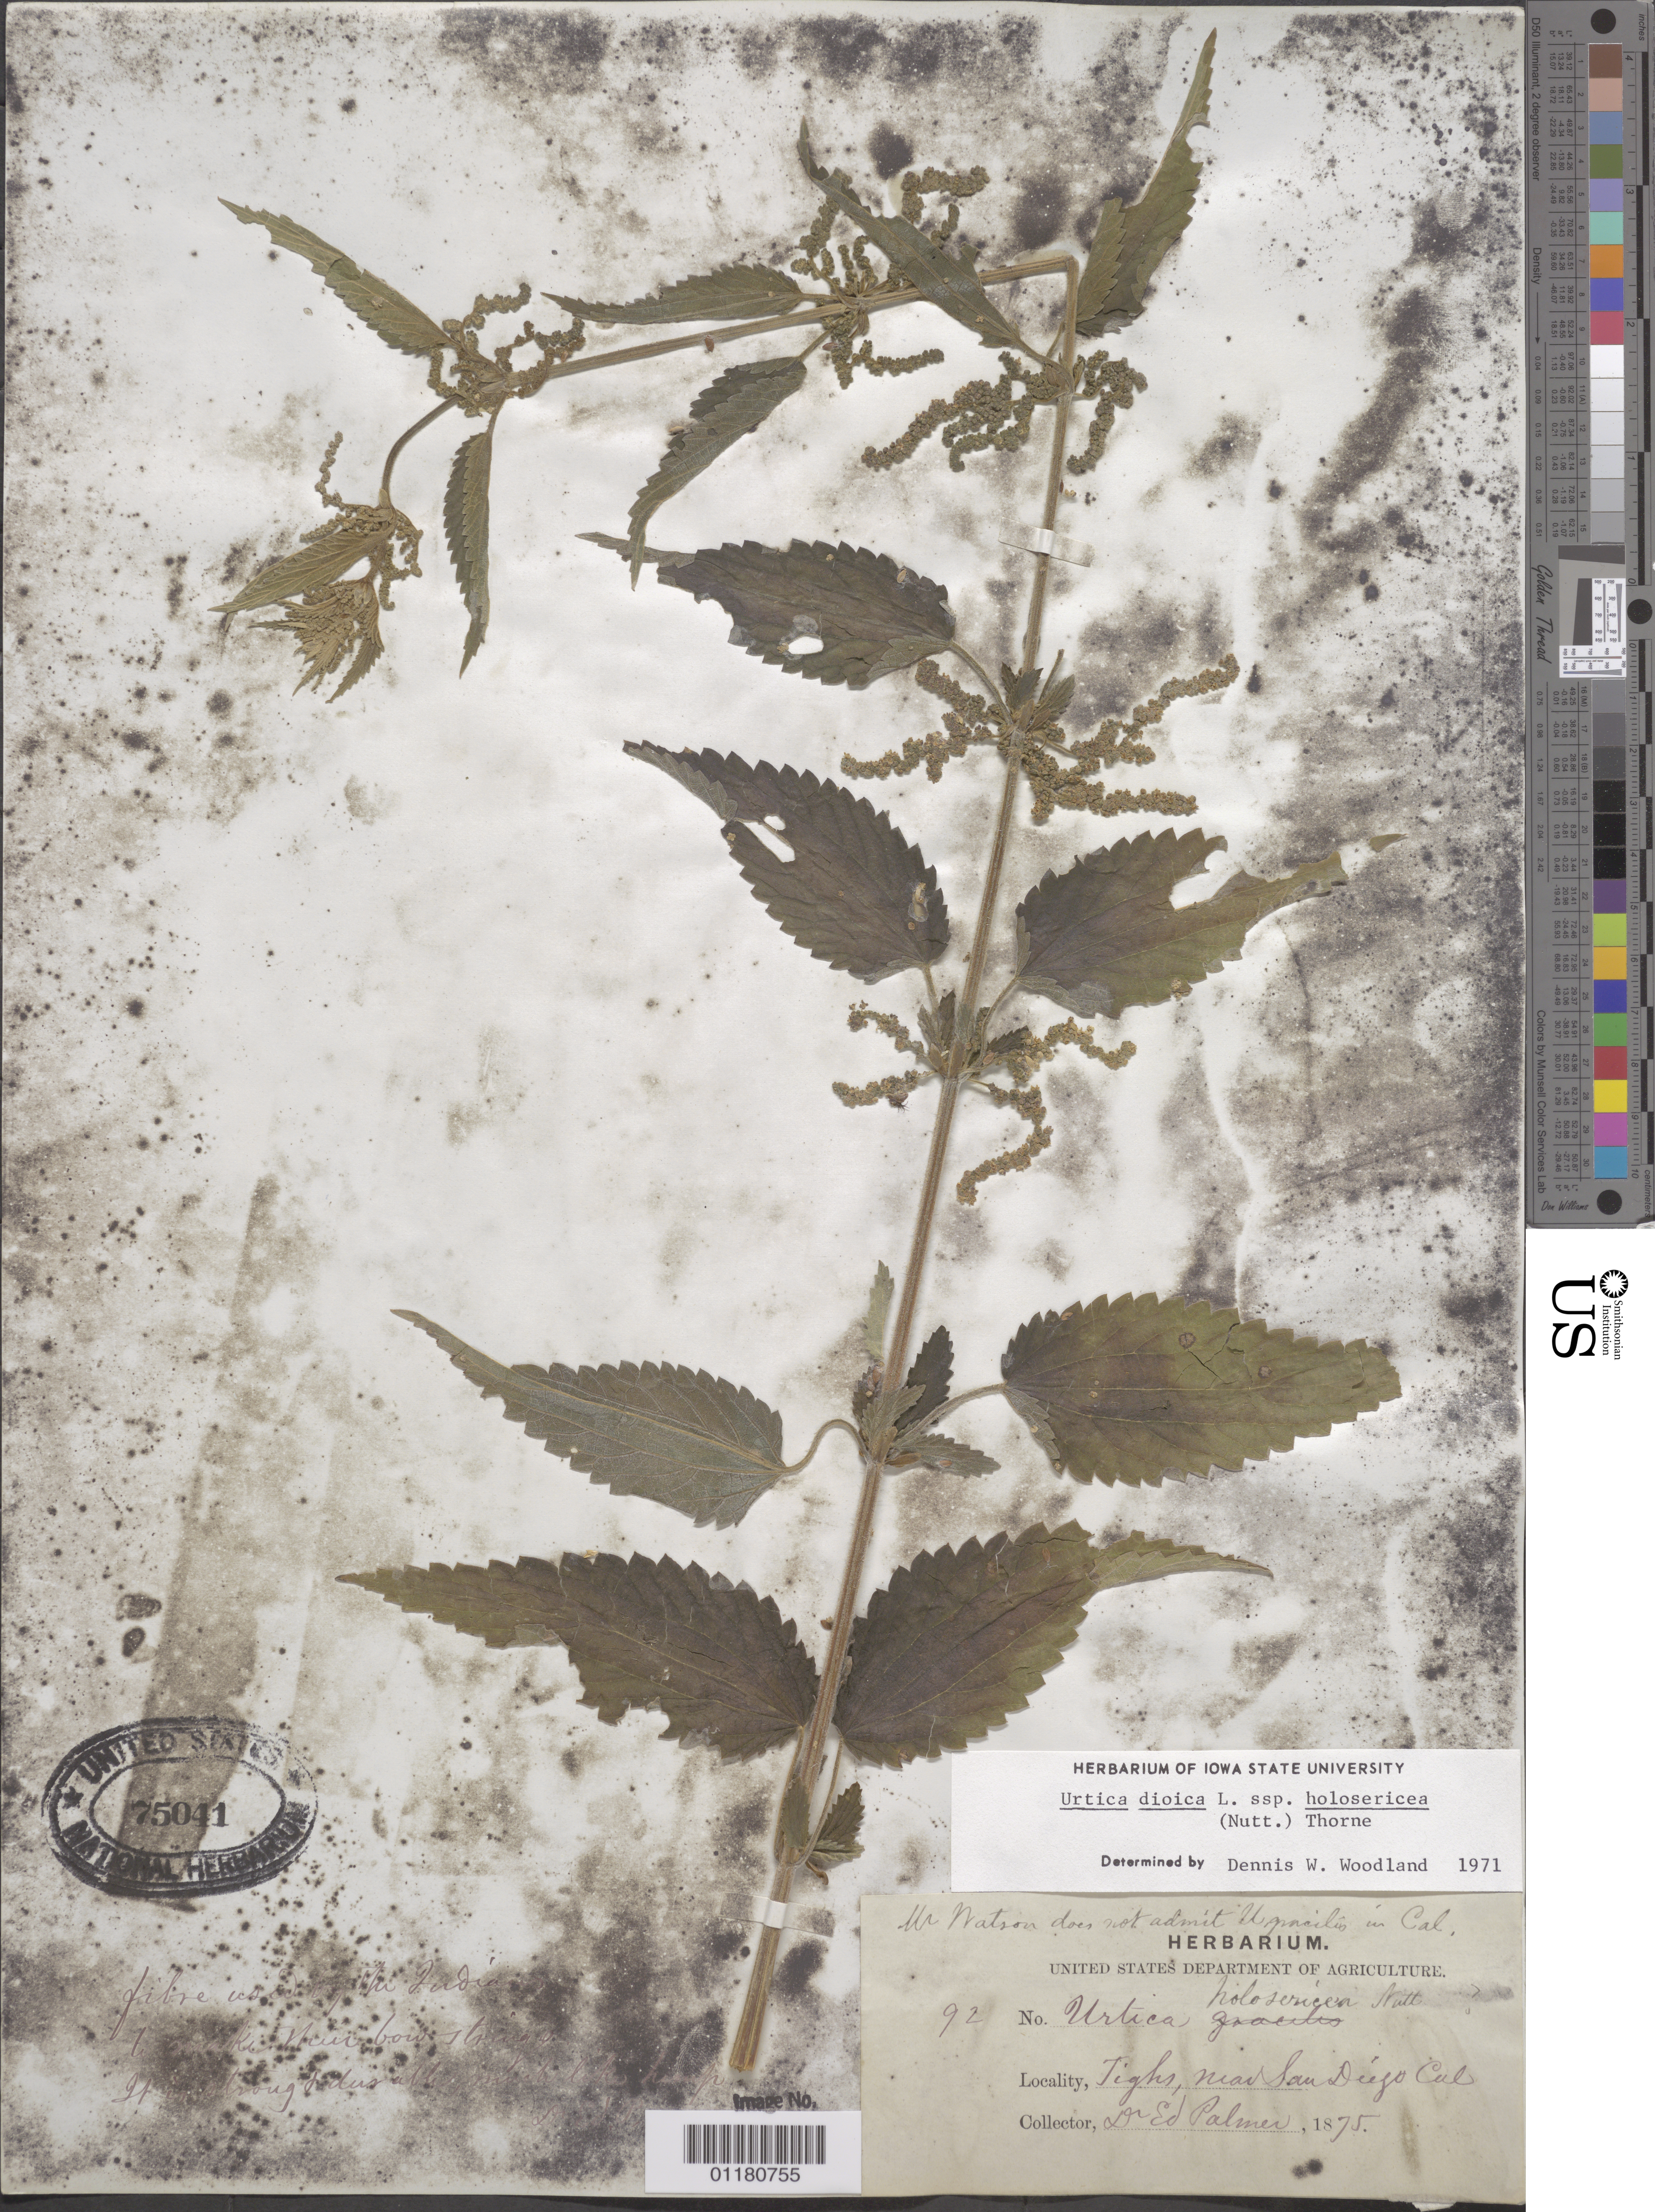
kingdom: Plantae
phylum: Tracheophyta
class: Magnoliopsida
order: Rosales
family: Urticaceae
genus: Urtica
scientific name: Urtica dioica subsp. holosericea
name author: (Nutt.) Thorne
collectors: E. Palmer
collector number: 92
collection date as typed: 1875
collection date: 1875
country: United States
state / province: California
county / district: San Diego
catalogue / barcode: US 75041